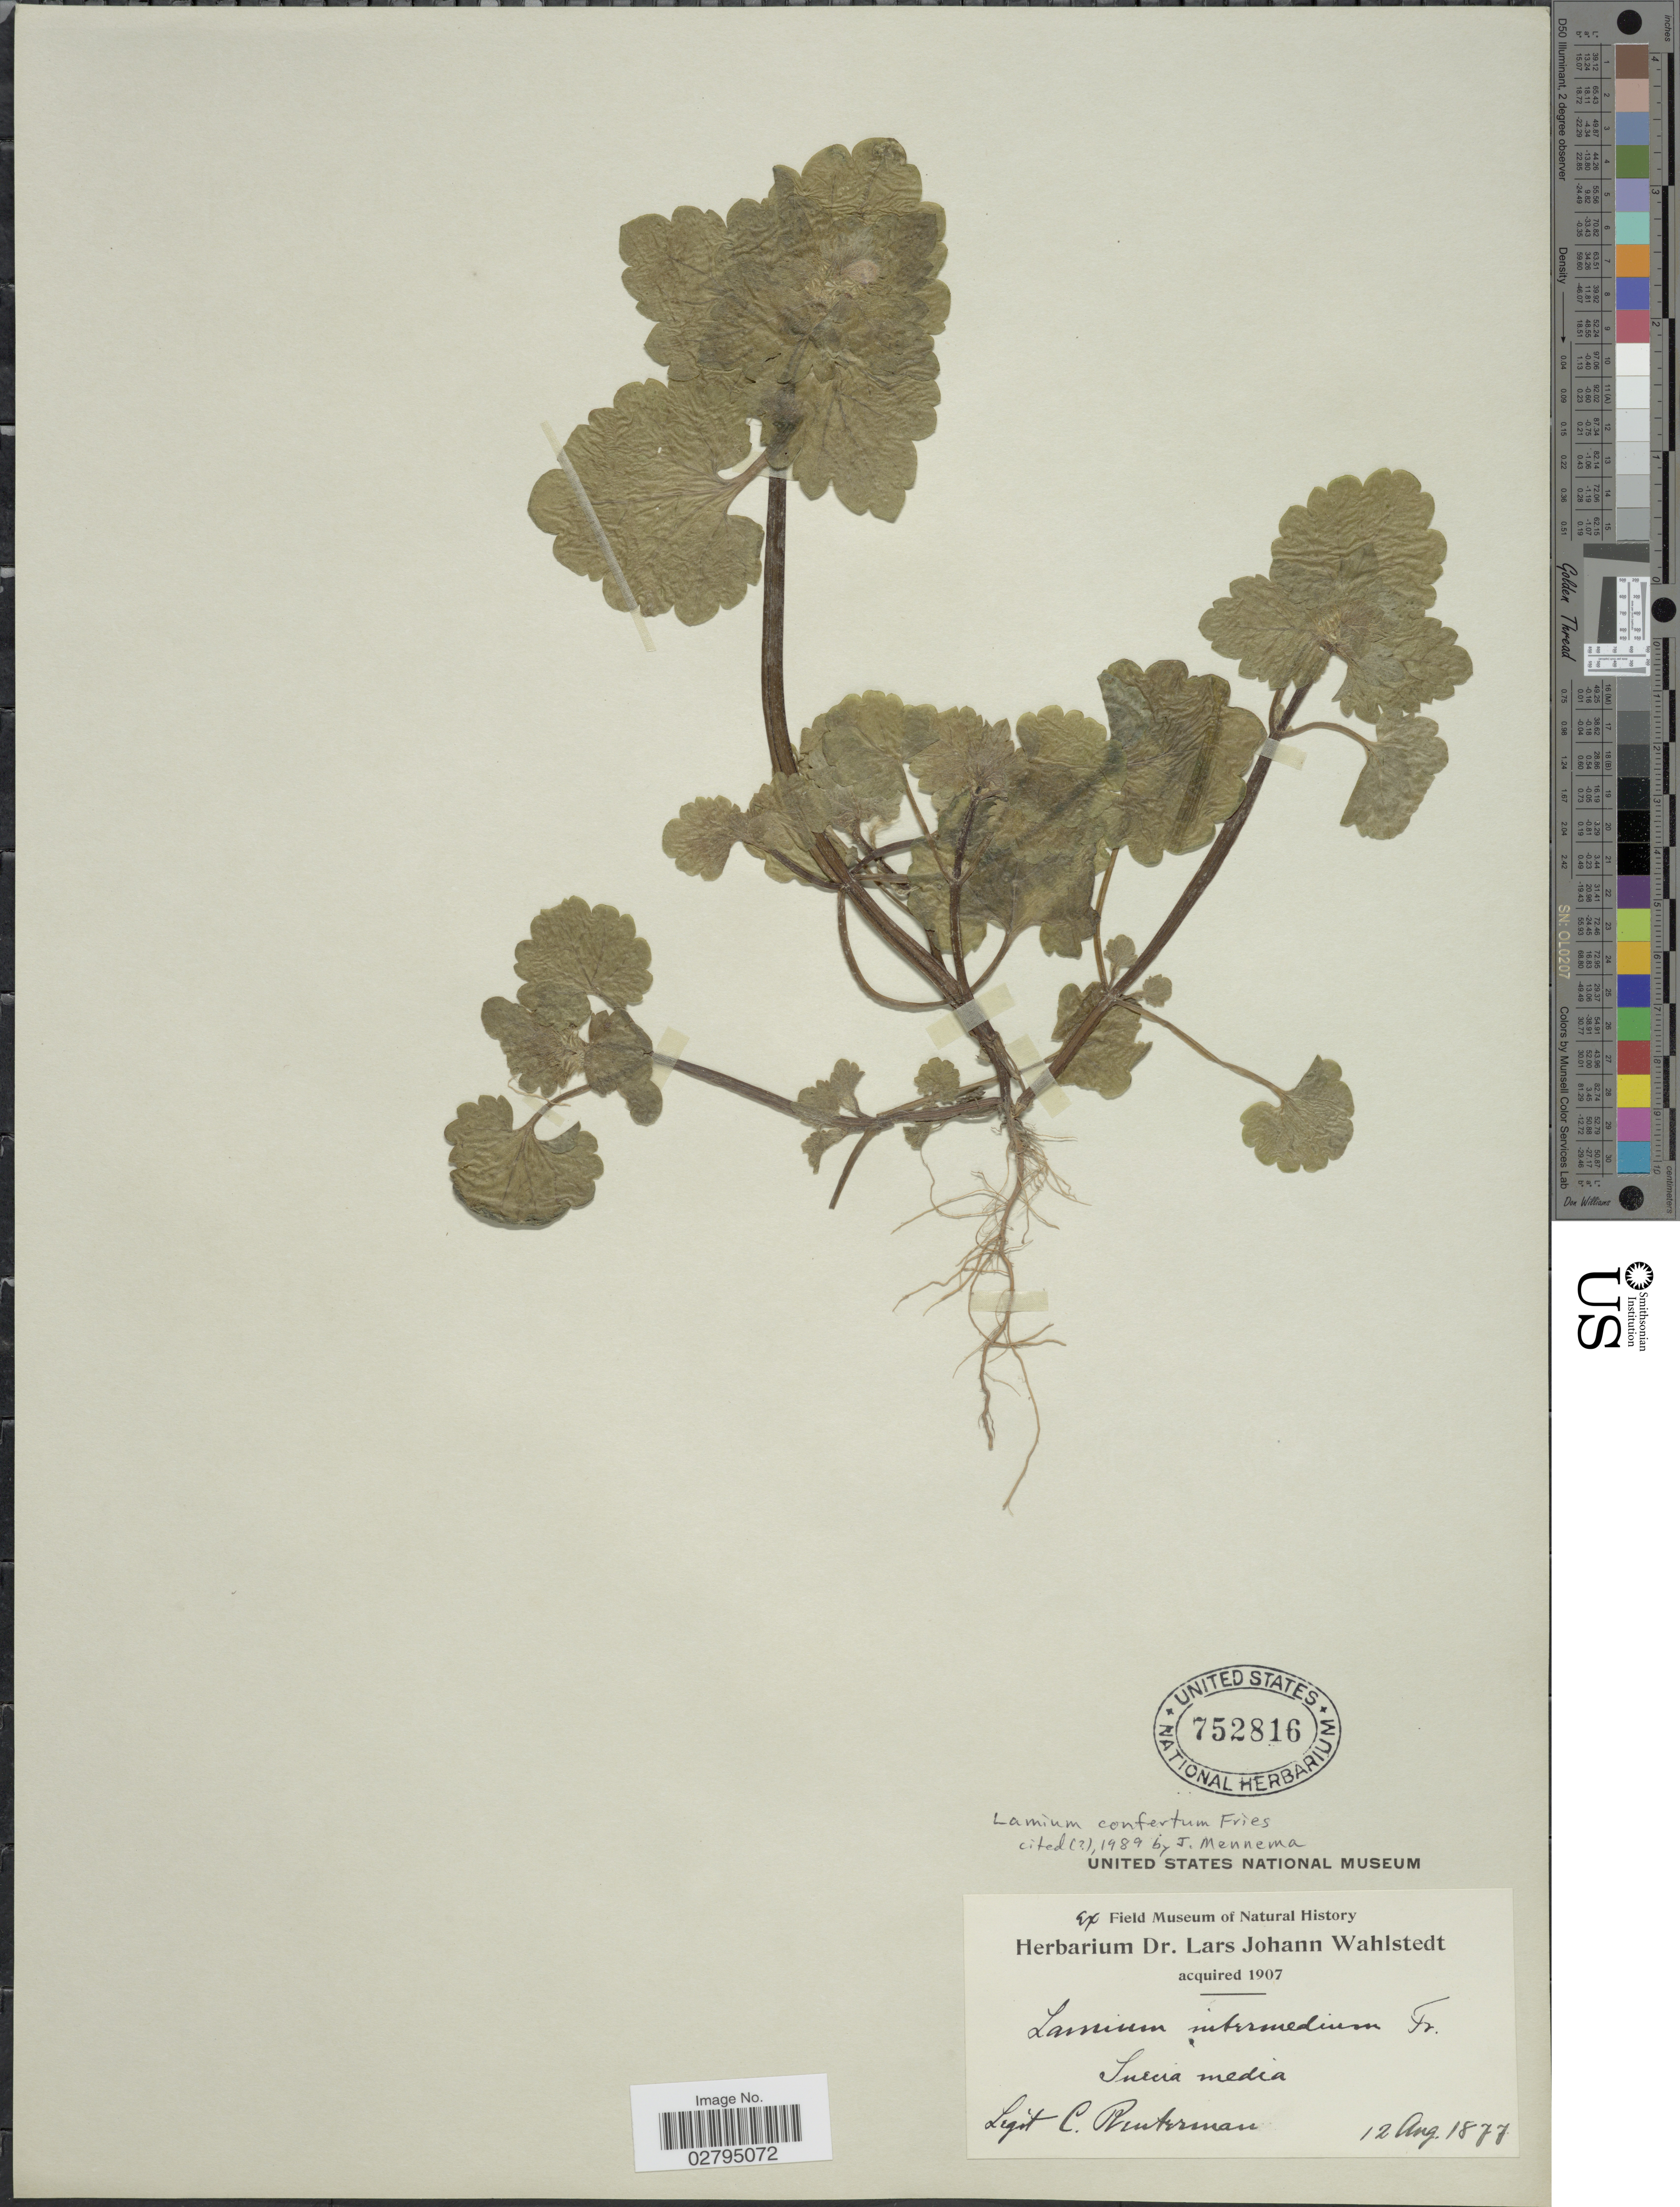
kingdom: Plantae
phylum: Tracheophyta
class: Magnoliopsida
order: Lamiales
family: Lamiaceae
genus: Lamium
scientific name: Lamium confertum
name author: Fr.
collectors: C. Reuterman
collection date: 1877-08-12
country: Sweden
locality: Suecia media.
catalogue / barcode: US 752816